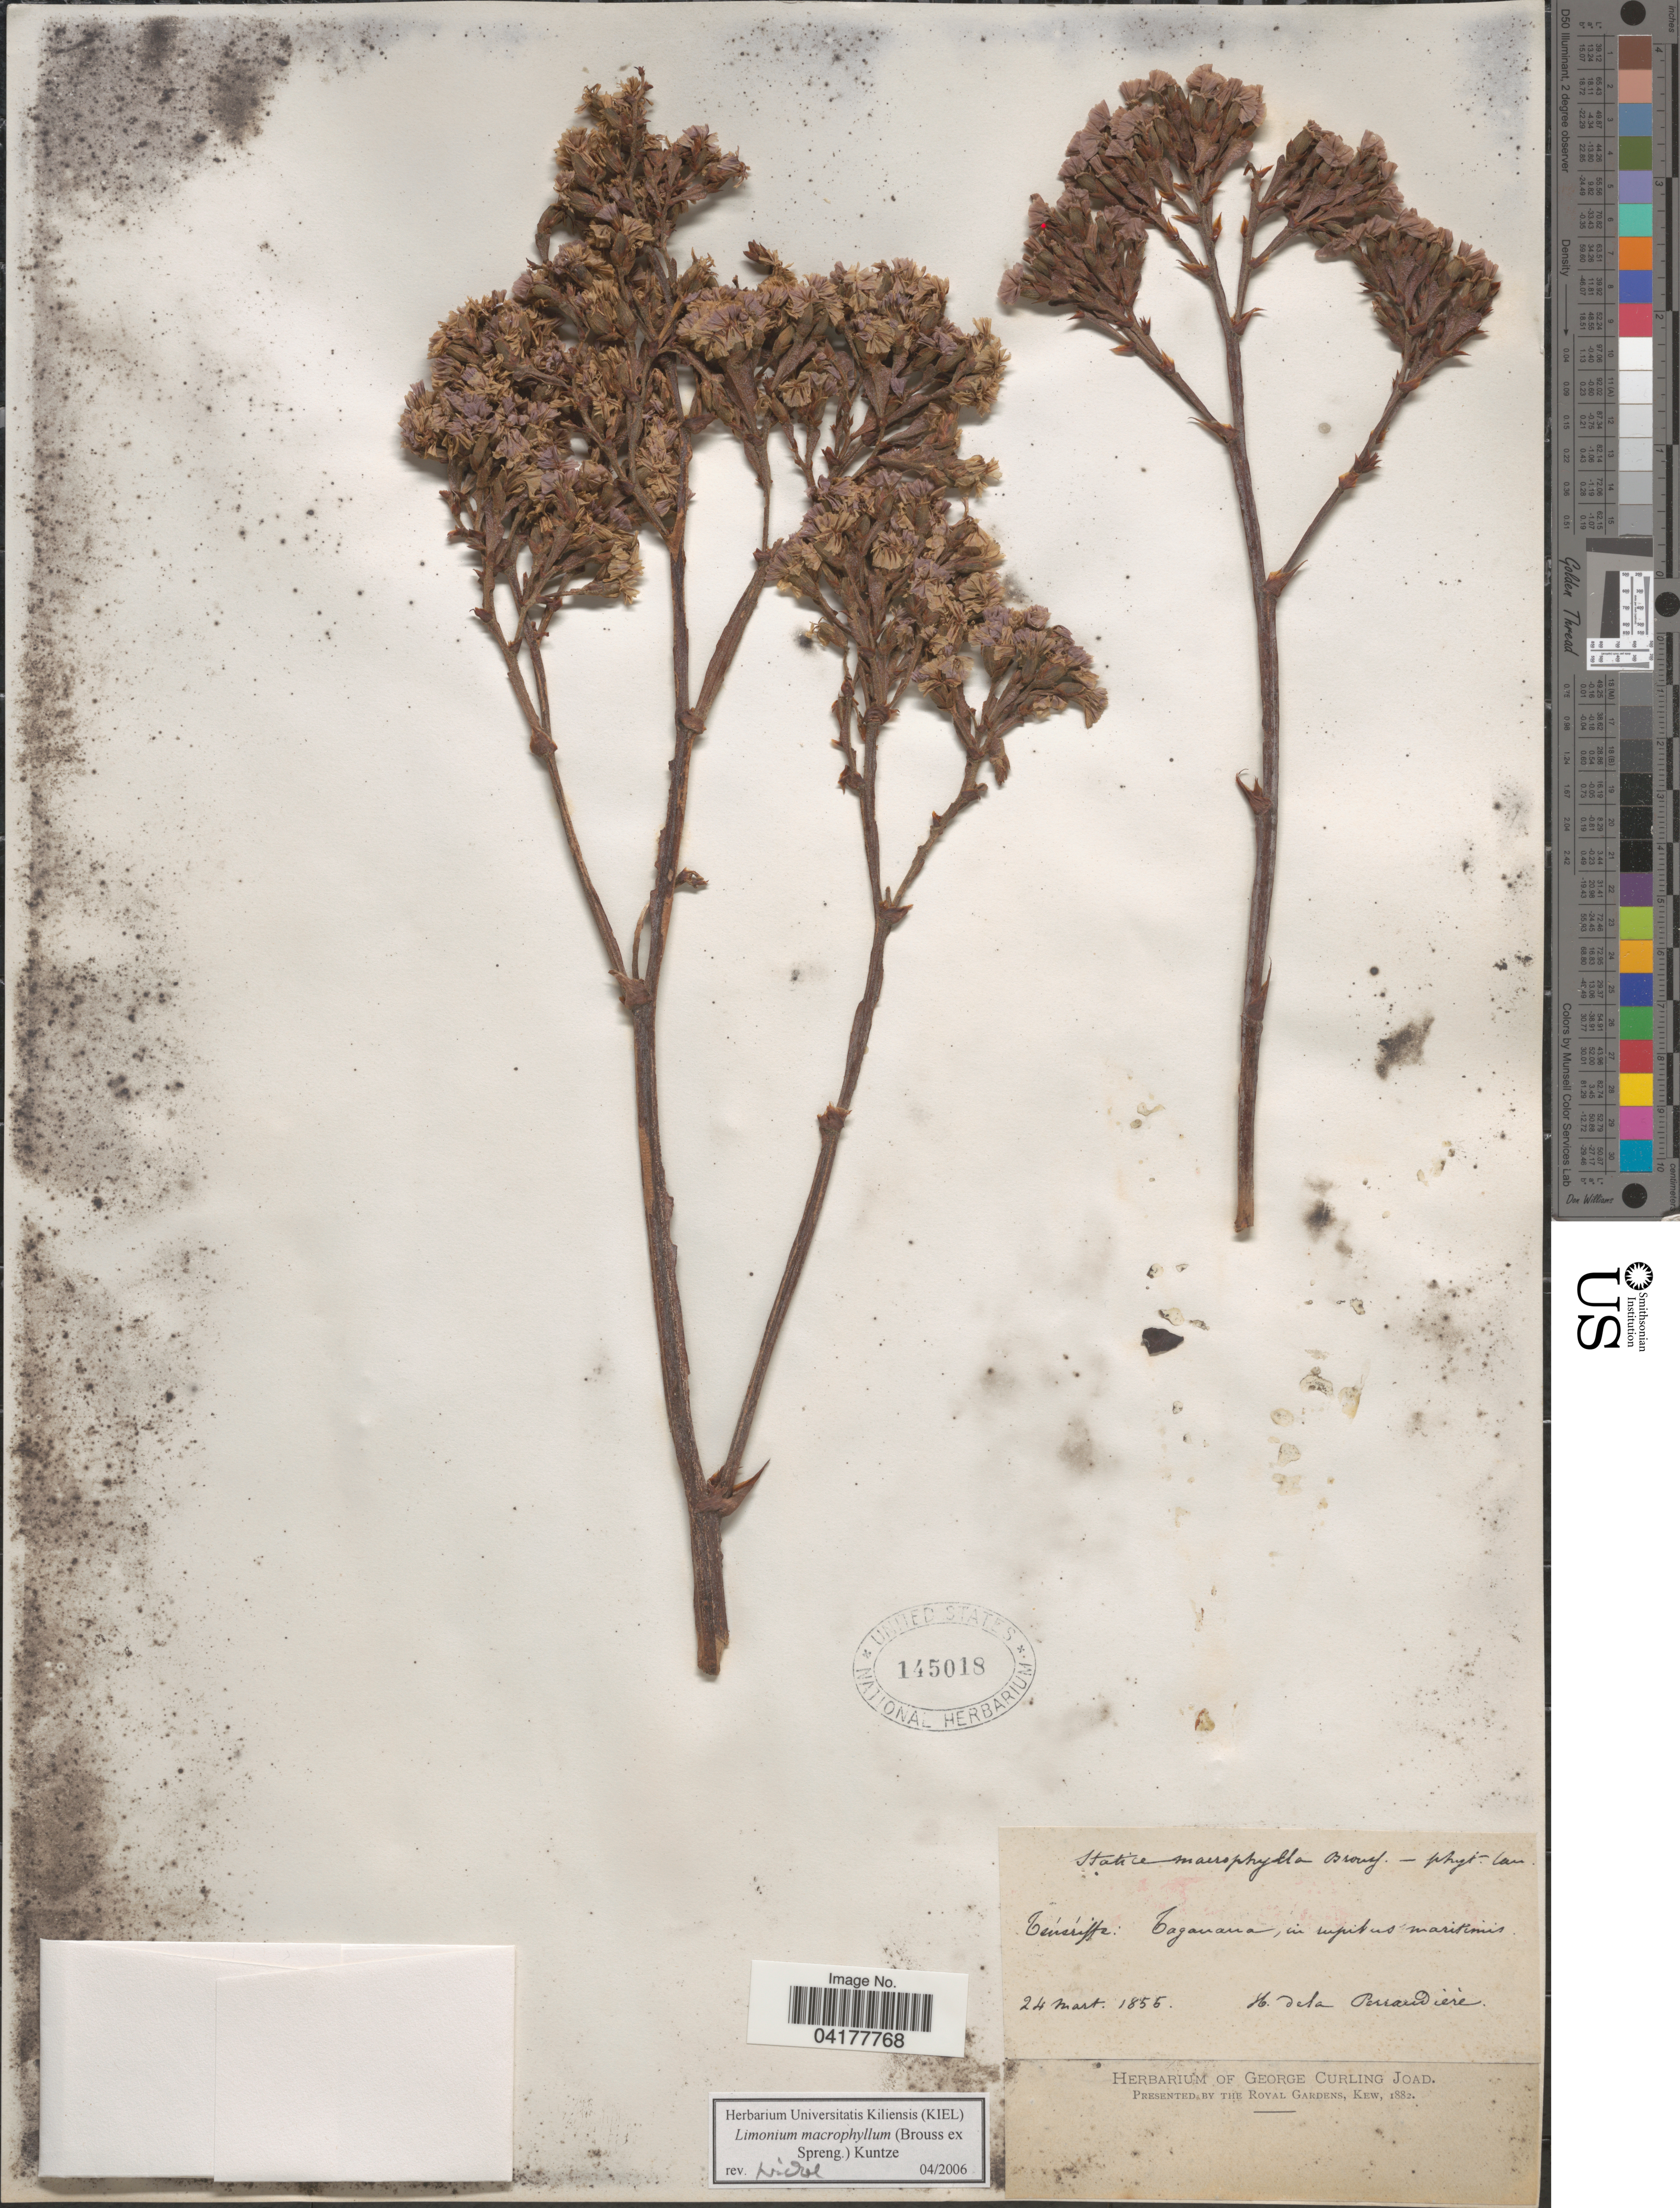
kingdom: Plantae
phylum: Tracheophyta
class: Magnoliopsida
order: Caryophyllales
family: Plumbaginaceae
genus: Limonium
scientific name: Limonium macrophyllum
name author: (Willd. ex Spreng.) Kuntze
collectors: H. de la Perraudière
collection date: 1855-03-24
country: Spain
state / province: Canarias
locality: Ténériffe: Taganana [interpreted], in rupibus maritimis.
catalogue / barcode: US 145018